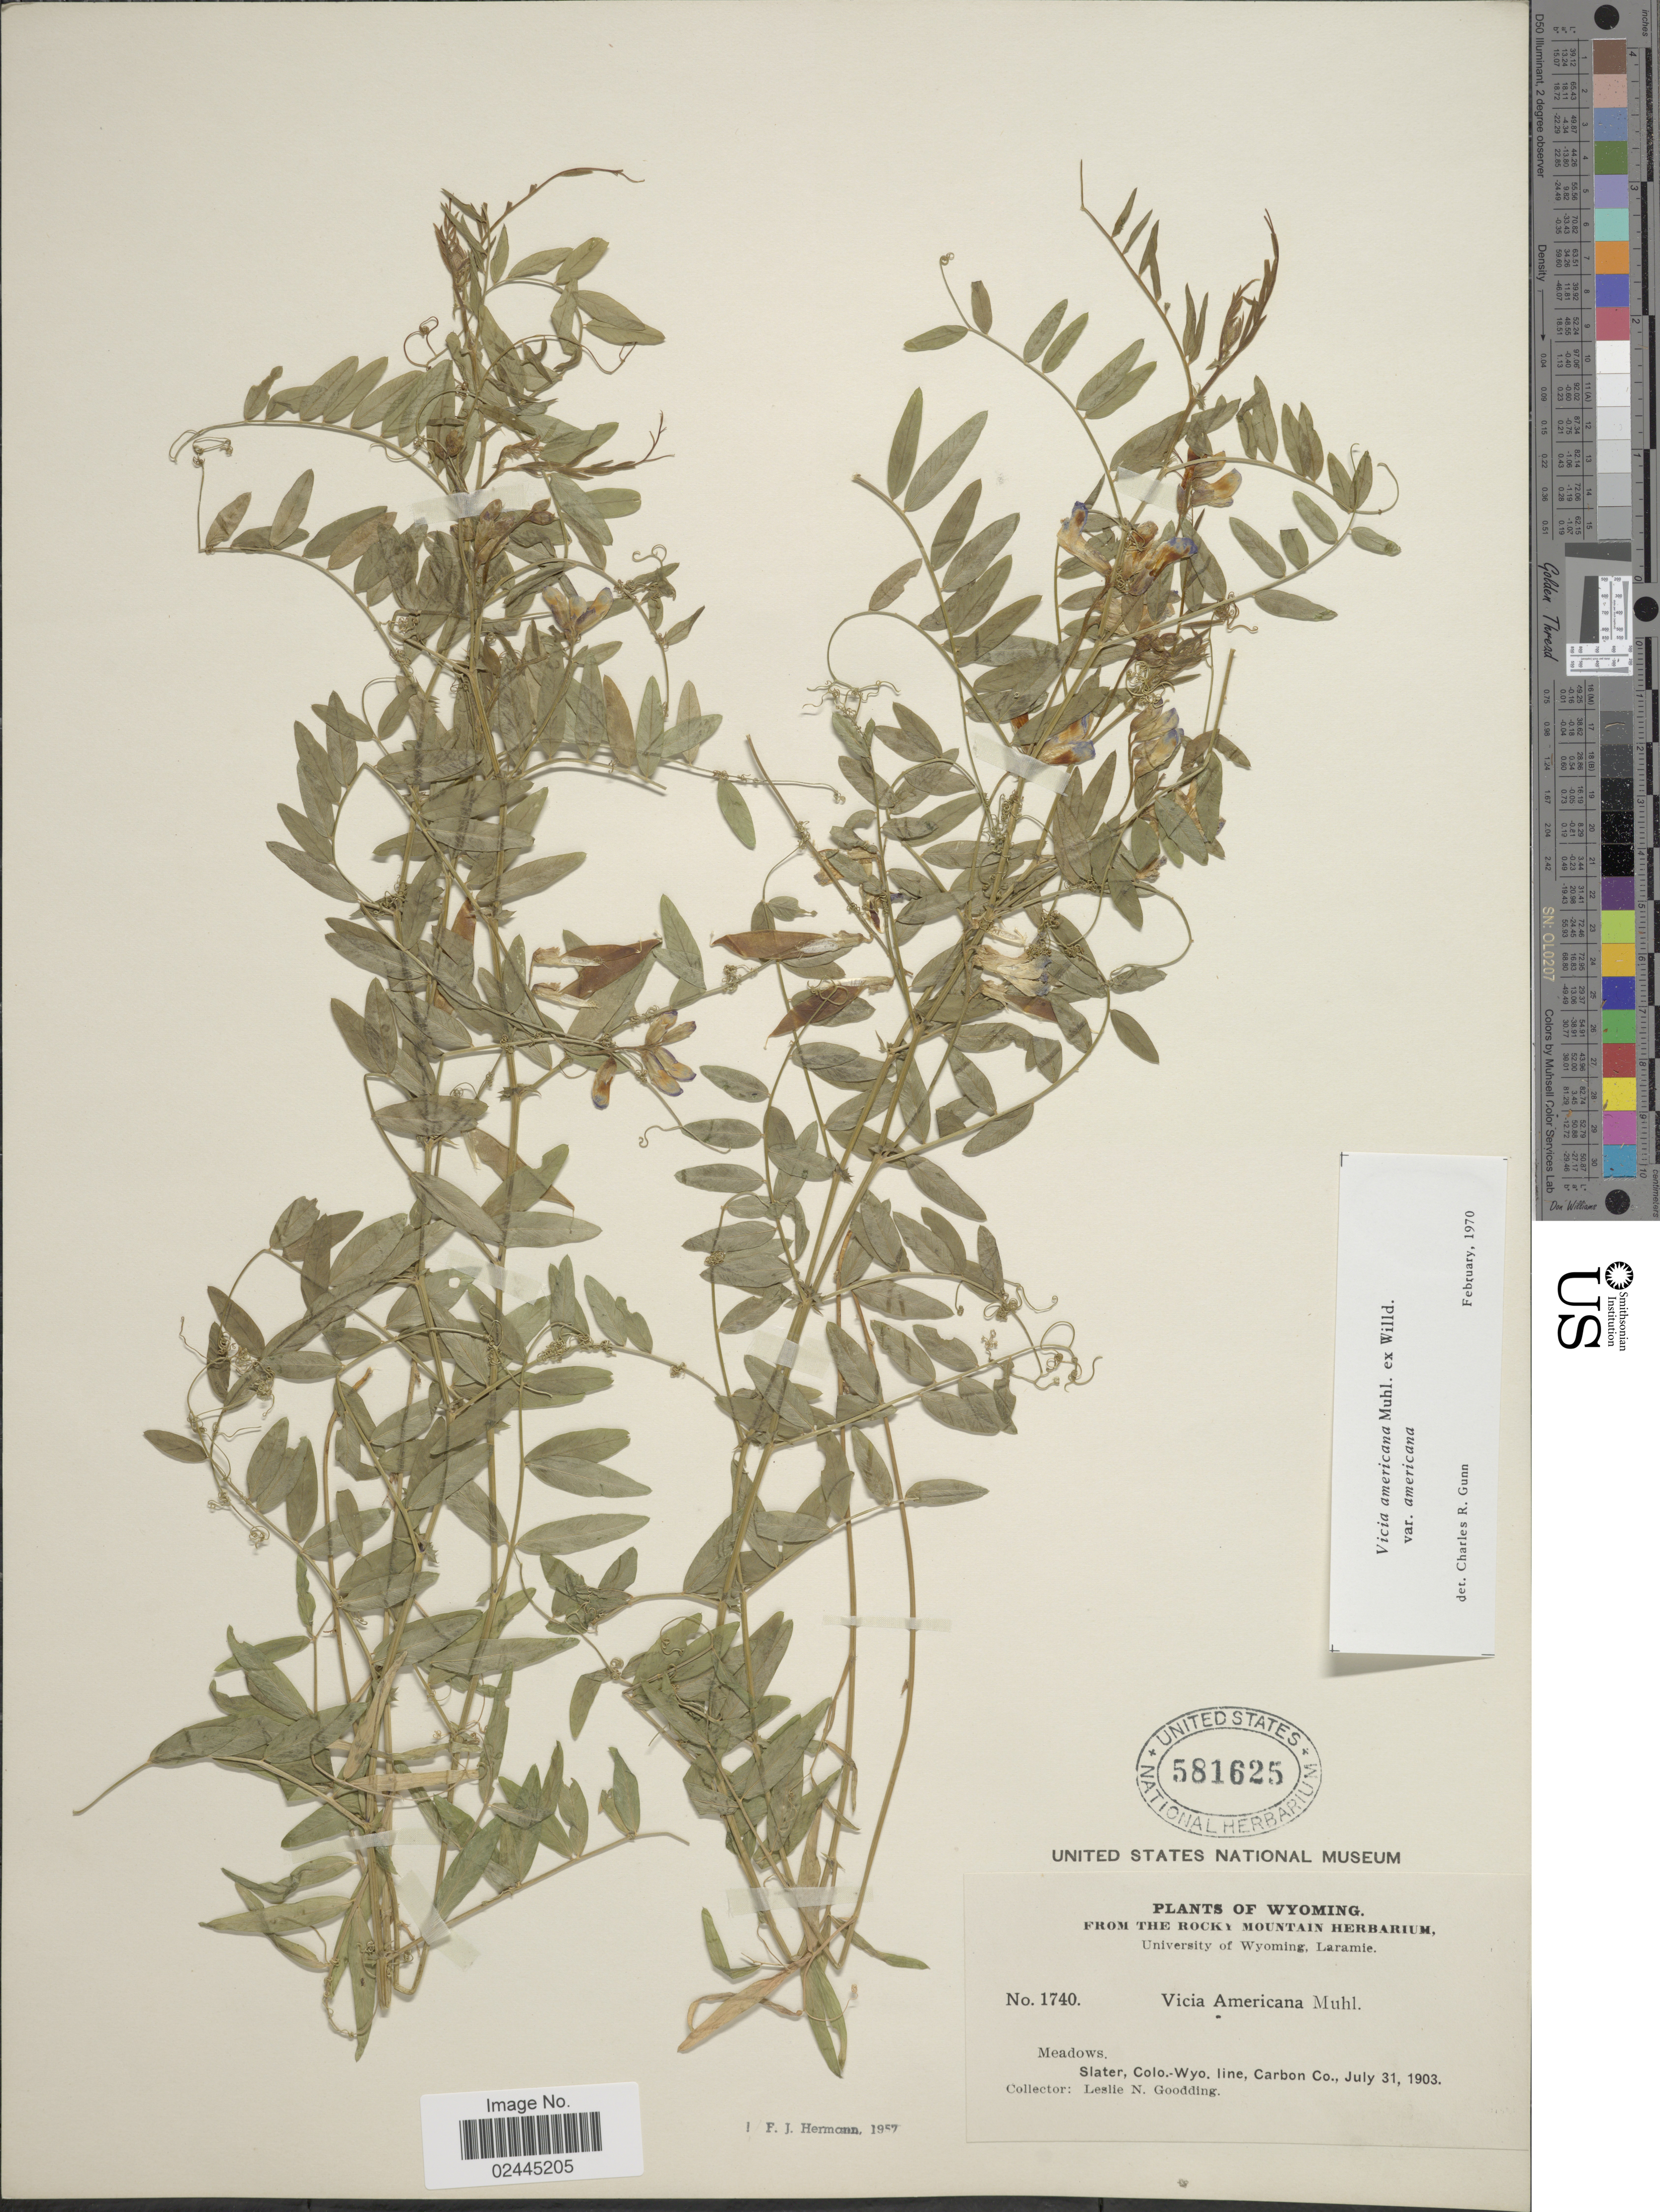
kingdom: Plantae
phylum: Tracheophyta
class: Magnoliopsida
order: Fabales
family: Fabaceae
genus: Vicia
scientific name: Vicia americana var. americana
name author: Muhl. ex Willd.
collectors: L. N. Goodding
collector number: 1740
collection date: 1903-07-31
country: United States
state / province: Wyoming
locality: Slater, colo.- Wyo. line, Carbon Co.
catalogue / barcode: US 581625